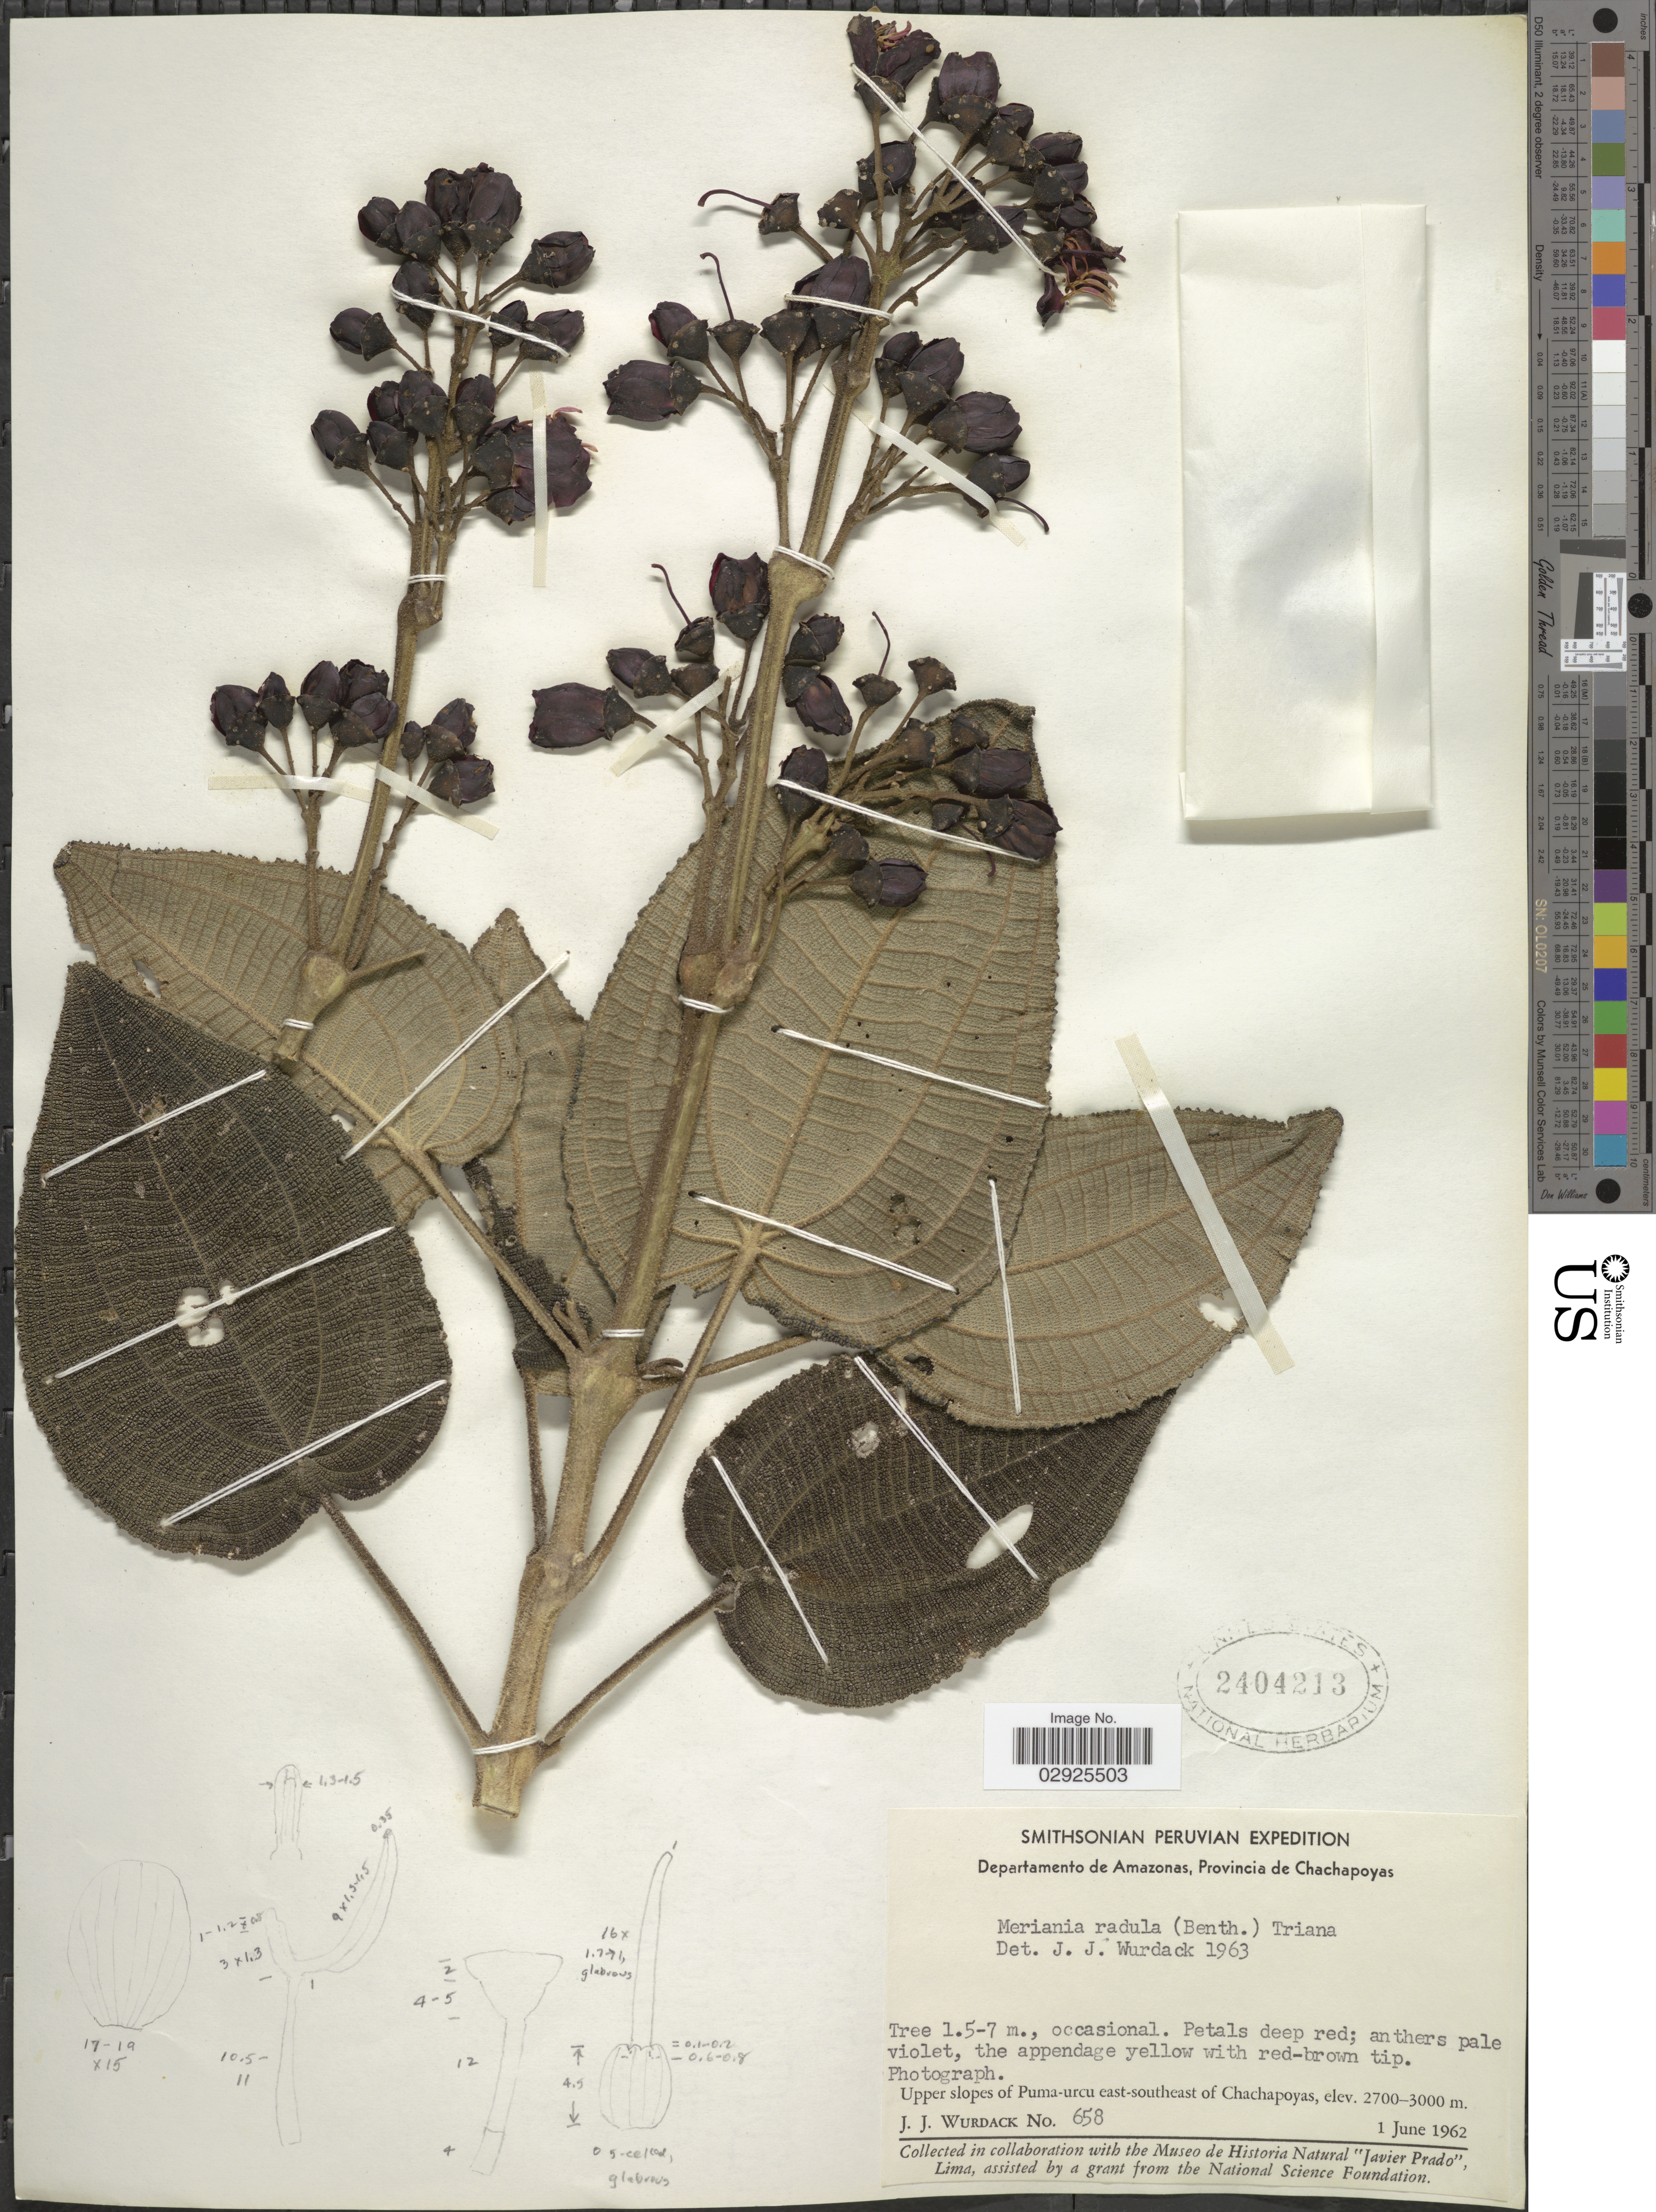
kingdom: Plantae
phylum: Tracheophyta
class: Magnoliopsida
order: Myrtales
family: Melastomataceae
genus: Meriania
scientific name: Meriania radula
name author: (Benth.) Triana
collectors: J. J. Wurdack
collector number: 658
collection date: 1962-06-01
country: Peru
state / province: Amazonas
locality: Departamento de Amazonas, Provincia de Chachapoyas, Upper slopes of Puma-urcu east-southeast of Chachapoyas.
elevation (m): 2700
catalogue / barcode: US 2404213